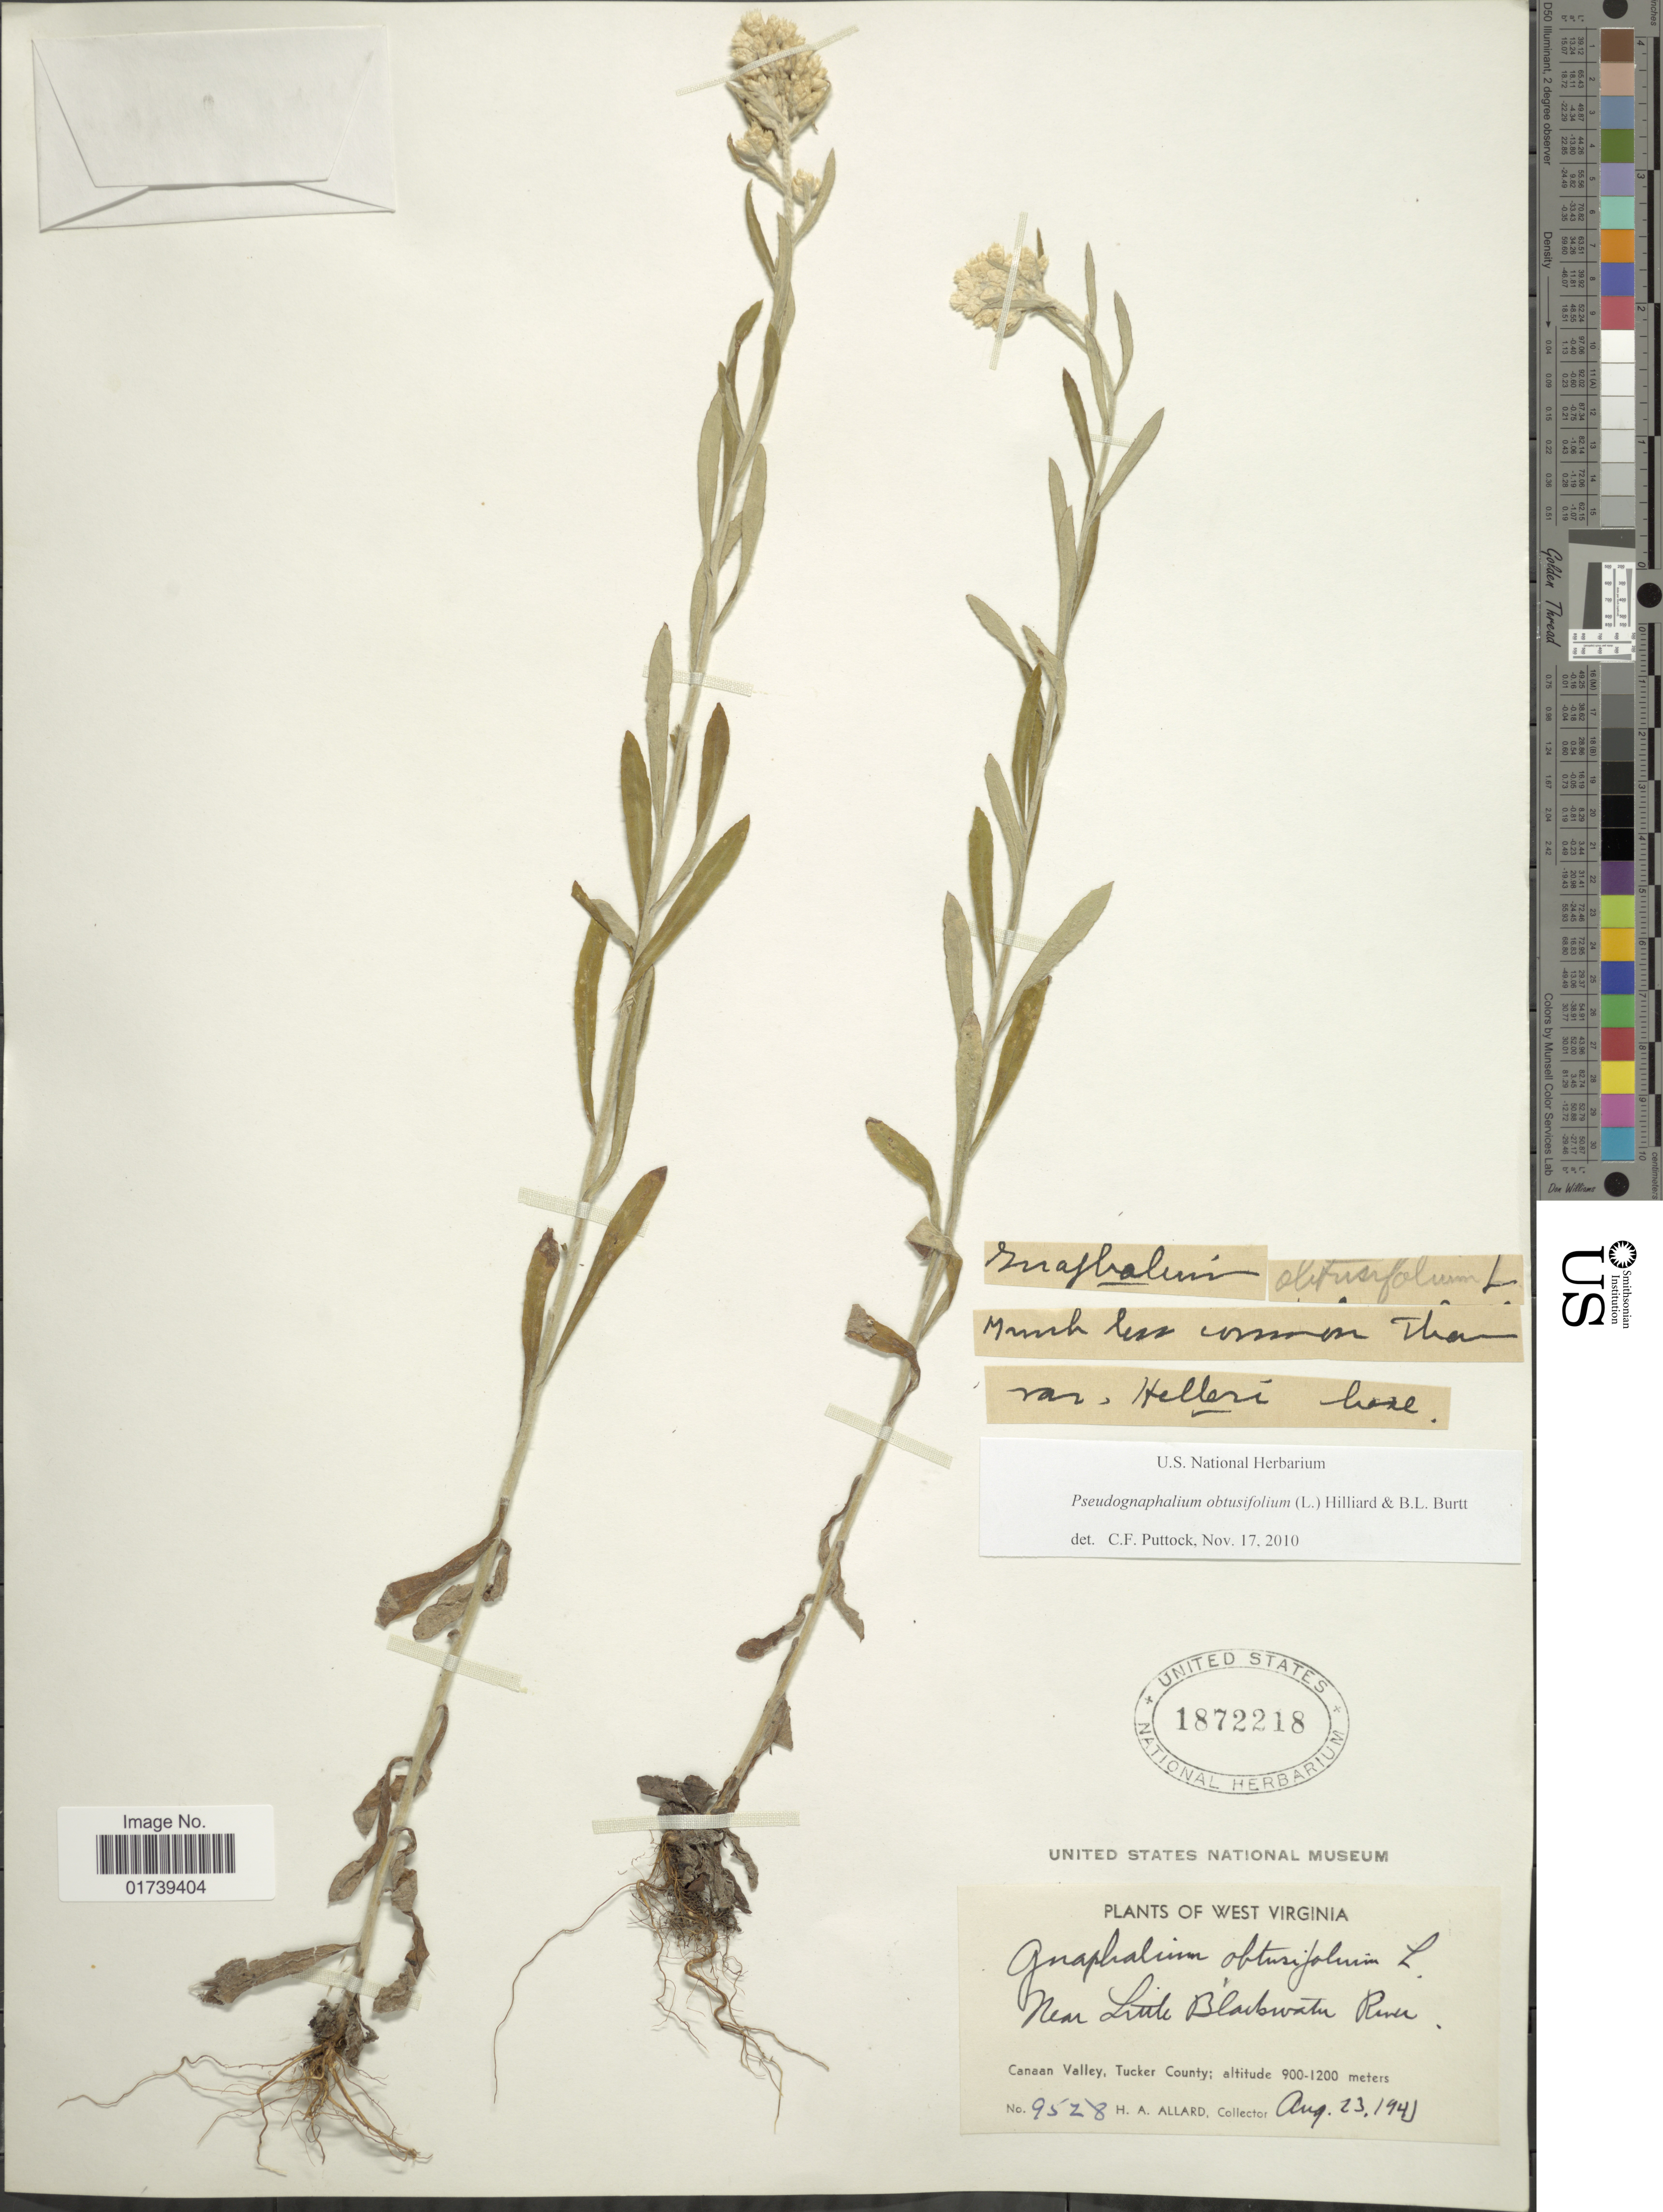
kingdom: Plantae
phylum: Tracheophyta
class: Magnoliopsida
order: Asterales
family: Asteraceae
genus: Pseudognaphalium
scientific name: Pseudognaphalium obtusifolium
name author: (L.) Hilliard & B.L. Burtt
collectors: H. A. Allard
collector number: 9528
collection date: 1941-08-23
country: United States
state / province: West Virginia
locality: Near Little Blackwater River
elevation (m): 900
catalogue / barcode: US 1872218